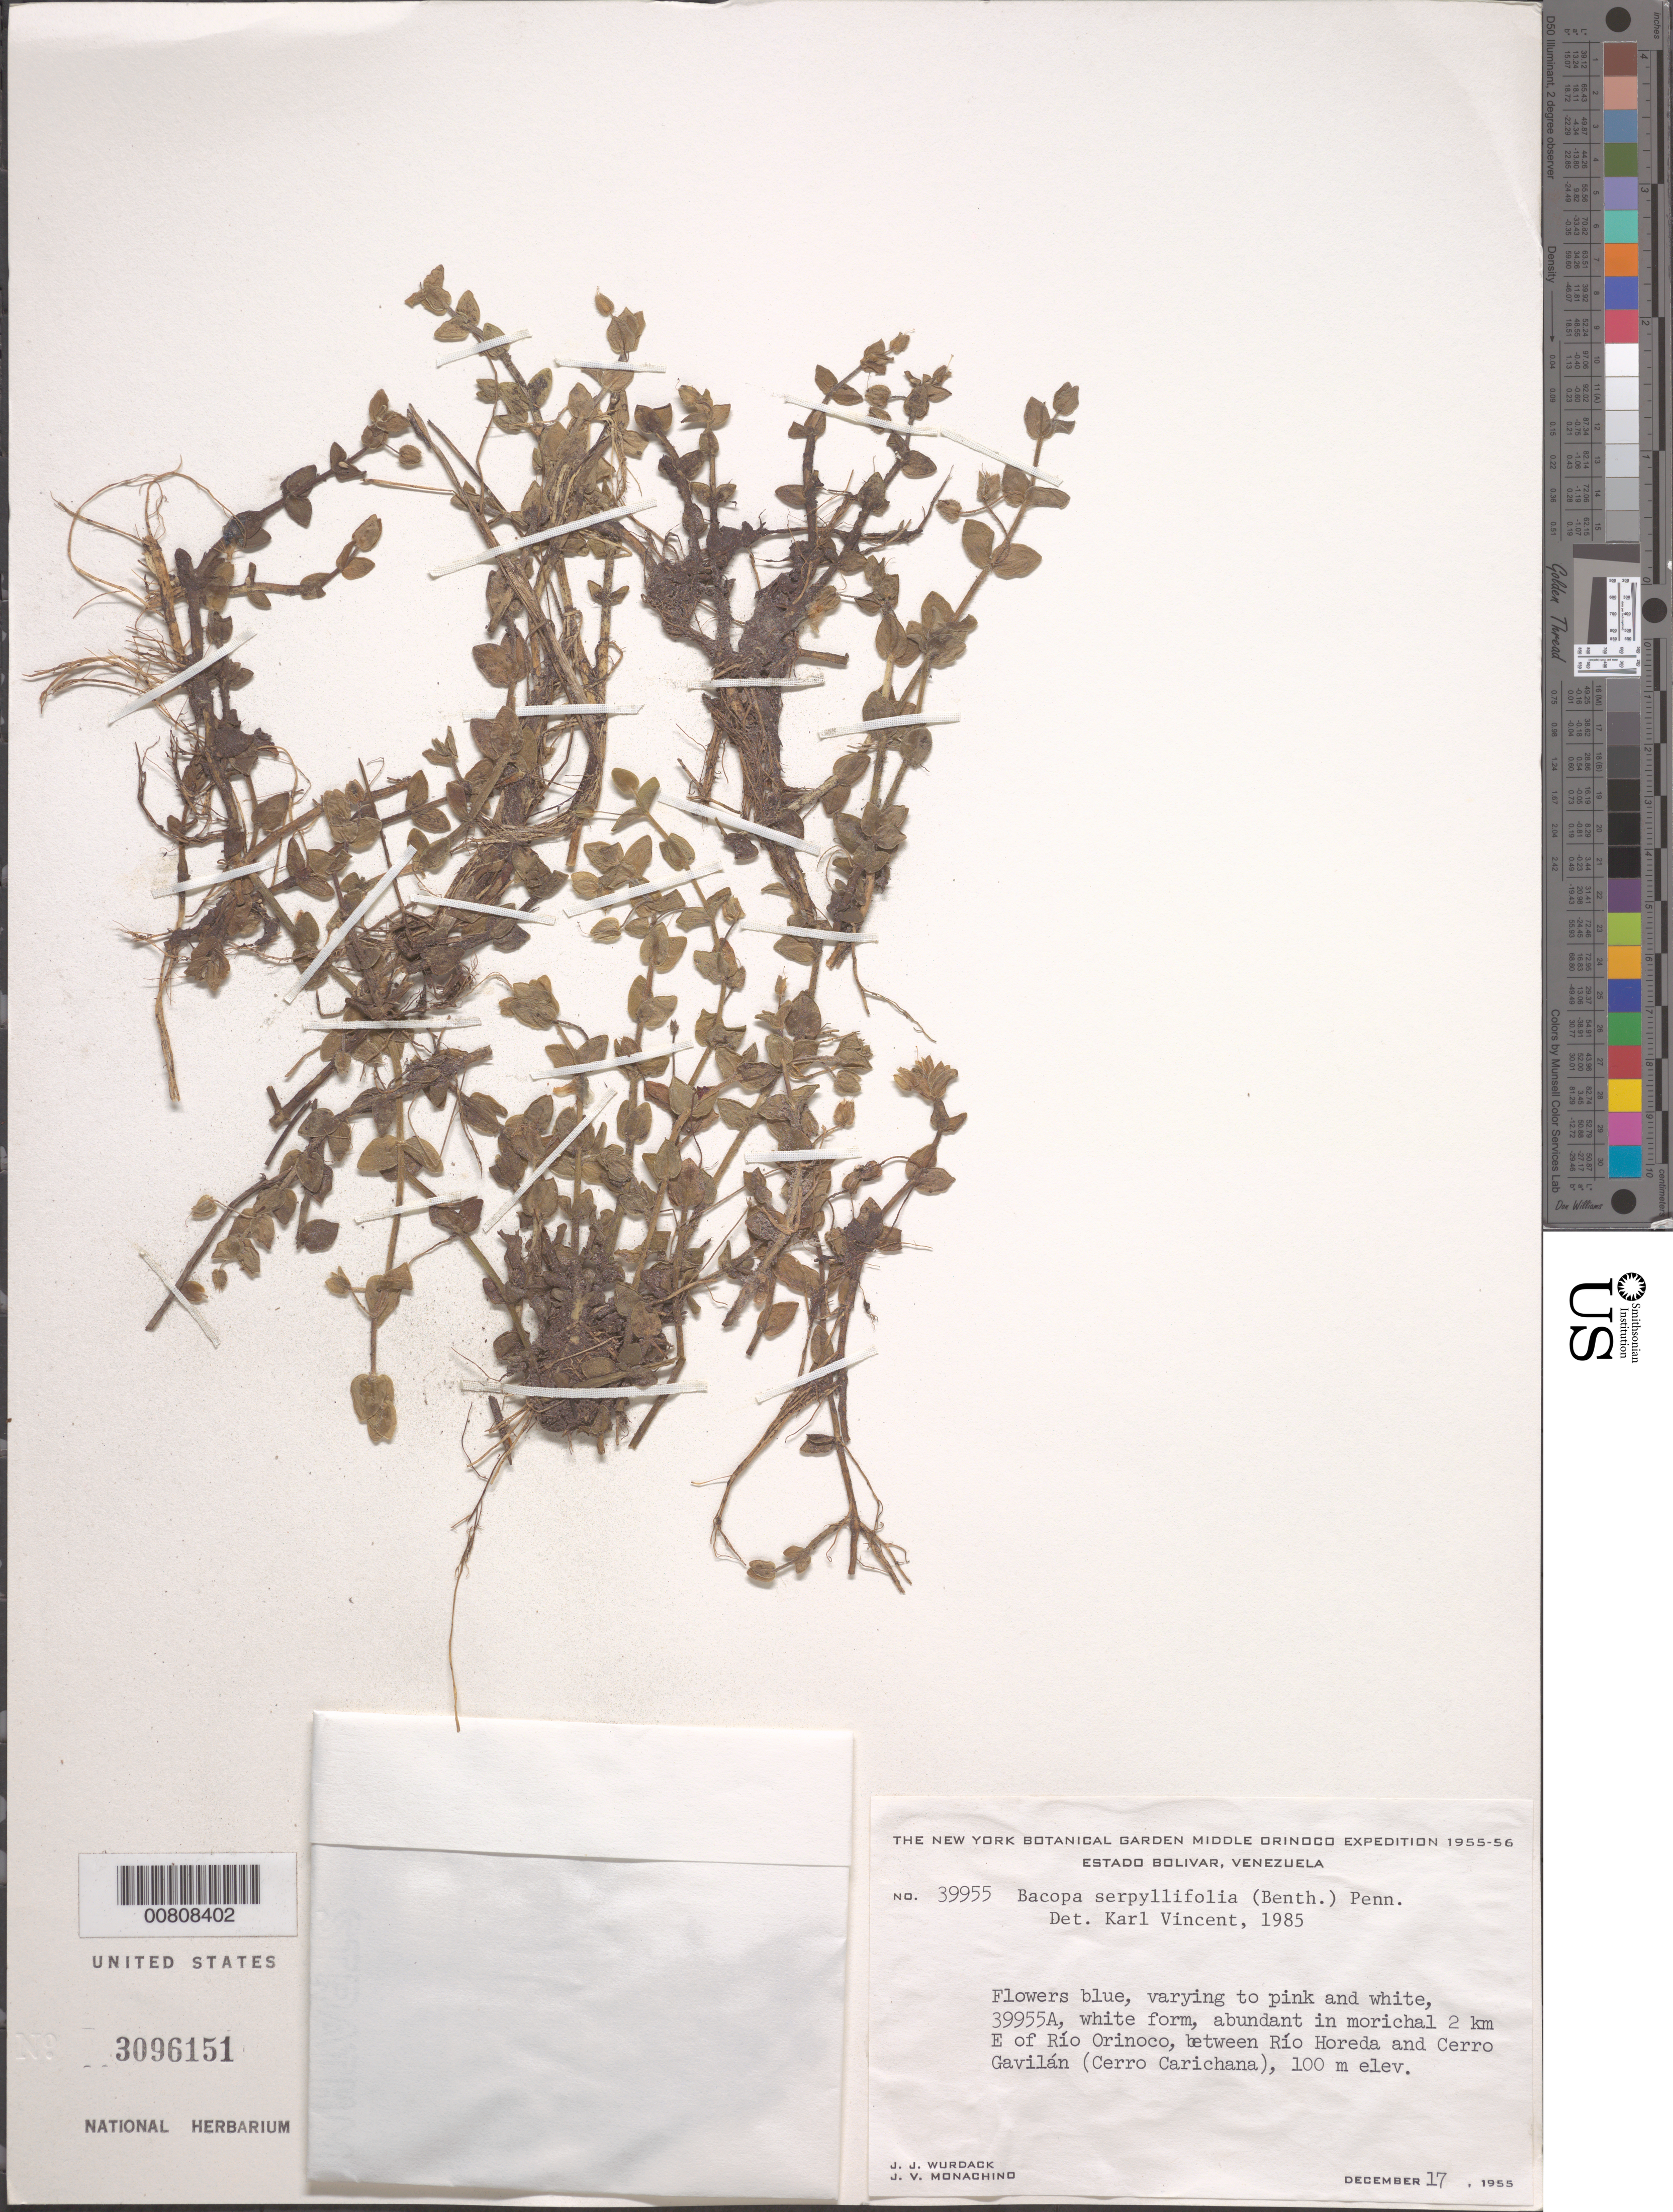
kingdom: Plantae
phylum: Tracheophyta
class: Magnoliopsida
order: Lamiales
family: Plantaginaceae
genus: Bacopa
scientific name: Bacopa serpyllifolia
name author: (Benth.) Pennell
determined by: Vincent, K. A.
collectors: J. J. Wurdack & J. V. Monachino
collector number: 39955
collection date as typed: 17-Dec-55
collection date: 1955-12-17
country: Venezuela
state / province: Bolívar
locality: Río Orinoco, 2 km E, between mouth of Río Horeda and Cerro Gavilan (Cerro Carichana)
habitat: Morichal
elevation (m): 100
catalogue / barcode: US 3096151